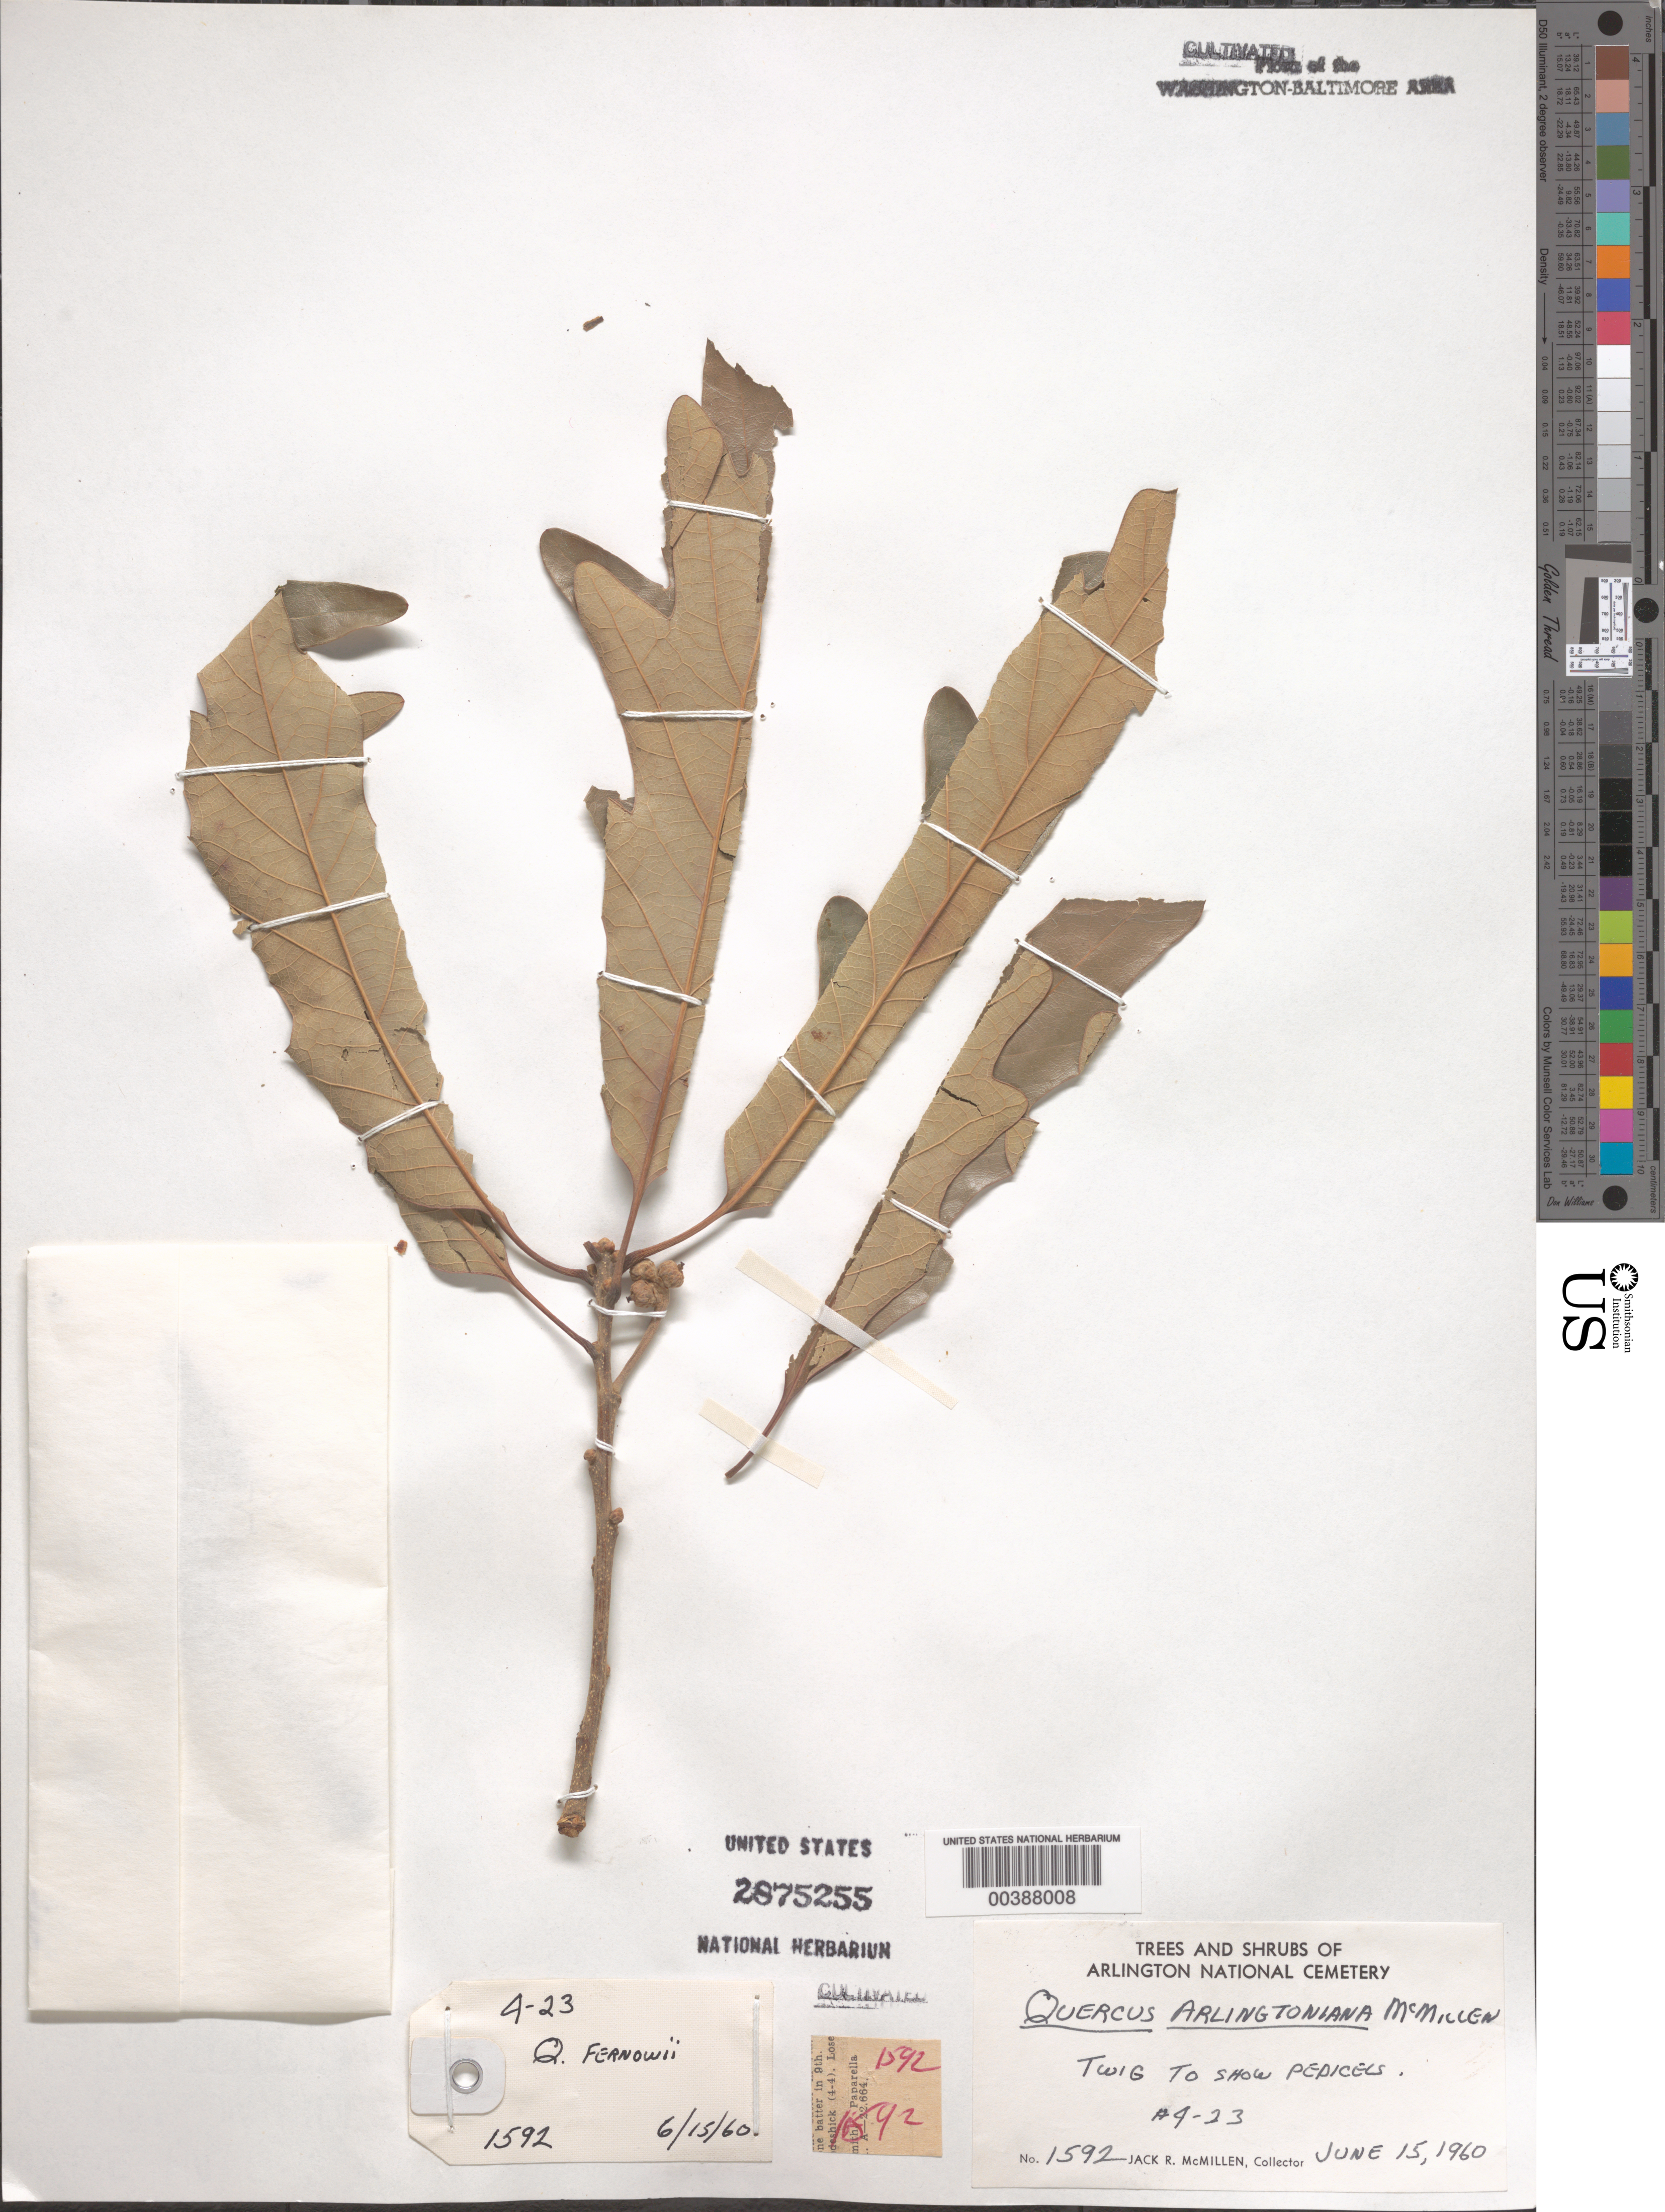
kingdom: Plantae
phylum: Tracheophyta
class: Magnoliopsida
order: Fagales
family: Fagaceae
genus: Quercus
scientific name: Quercus x arlingtoniana McMillen ined.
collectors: J. McMillen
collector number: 1592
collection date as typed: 15 Jun 1960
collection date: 1960-06-15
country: United States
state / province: Virginia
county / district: Arlington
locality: Arlington National Cemetery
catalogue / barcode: US 2875255